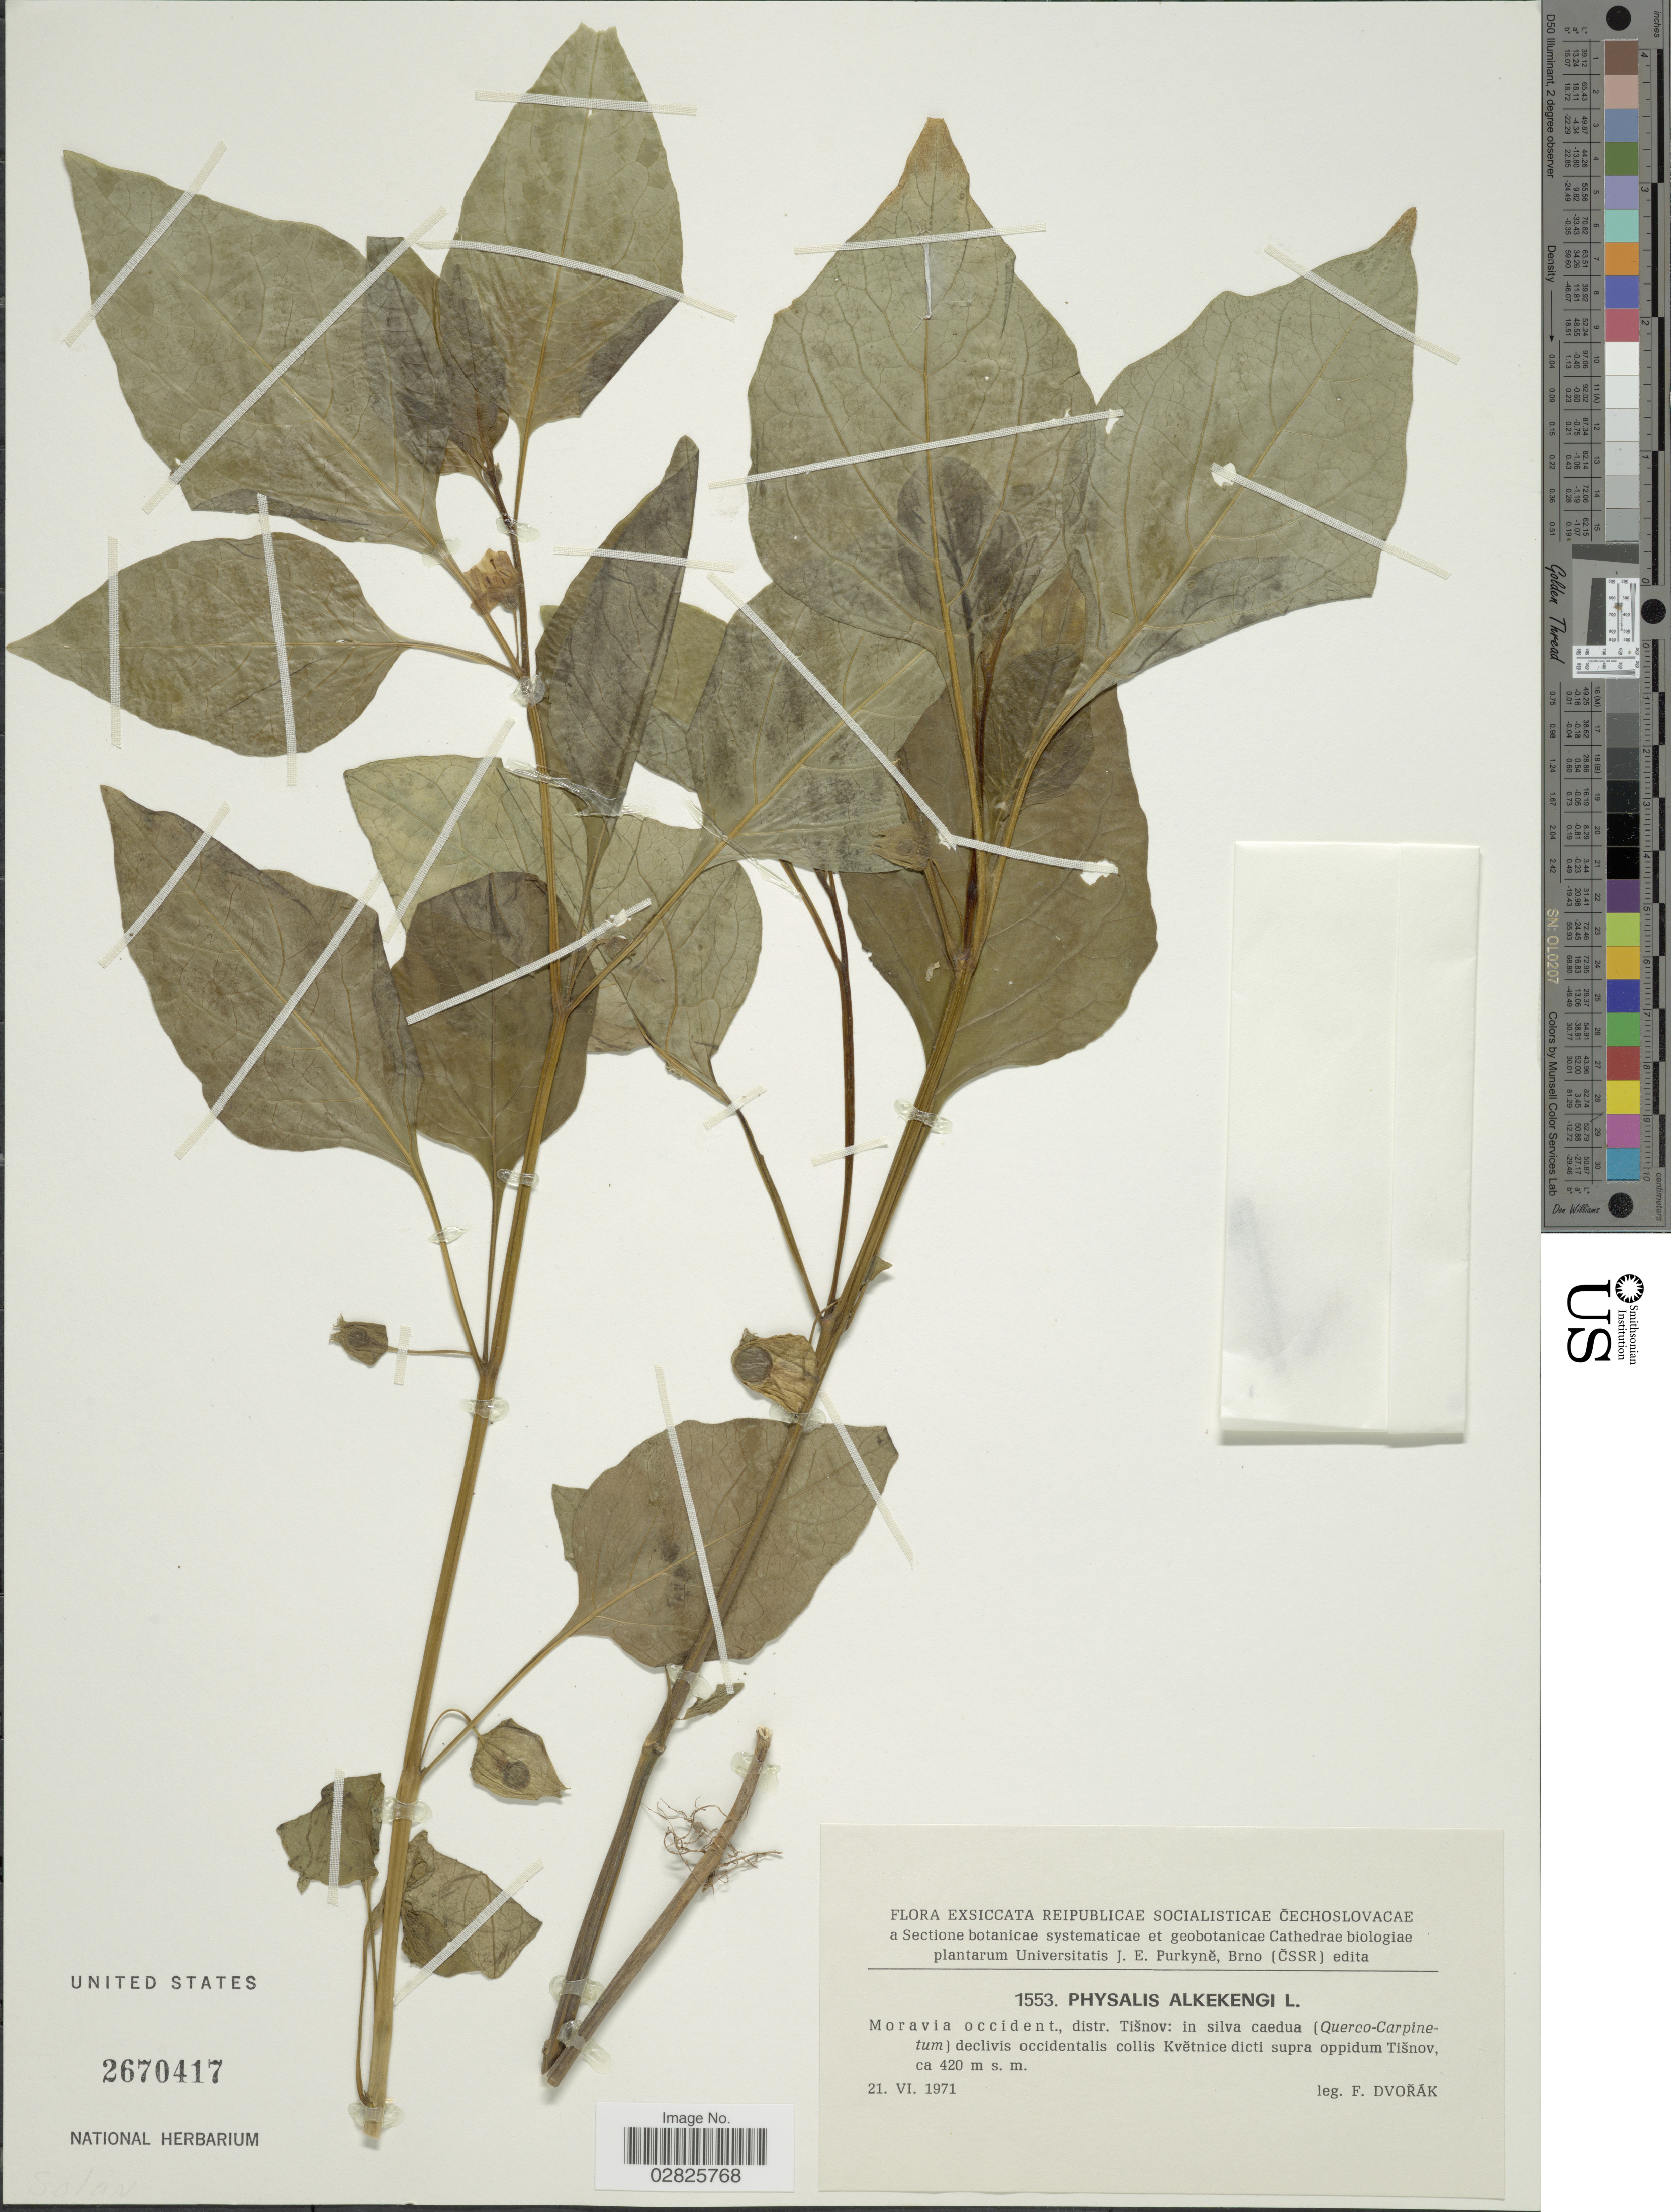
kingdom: Plantae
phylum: Tracheophyta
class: Magnoliopsida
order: Solanales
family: Solanaceae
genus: Physalis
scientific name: Physalis alkekengi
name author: L.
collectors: F. Dvořák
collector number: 1553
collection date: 1971-06-21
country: Czechia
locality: Reipublicae Socialisticae Cechoslovacae. Moravia occident., distr. Tisnov: in silva caedua (Querco-Carpinetum) declivis occidentalis collis Kvetnice dicti supra oppidum Tisnov.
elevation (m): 420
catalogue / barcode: US 2670417